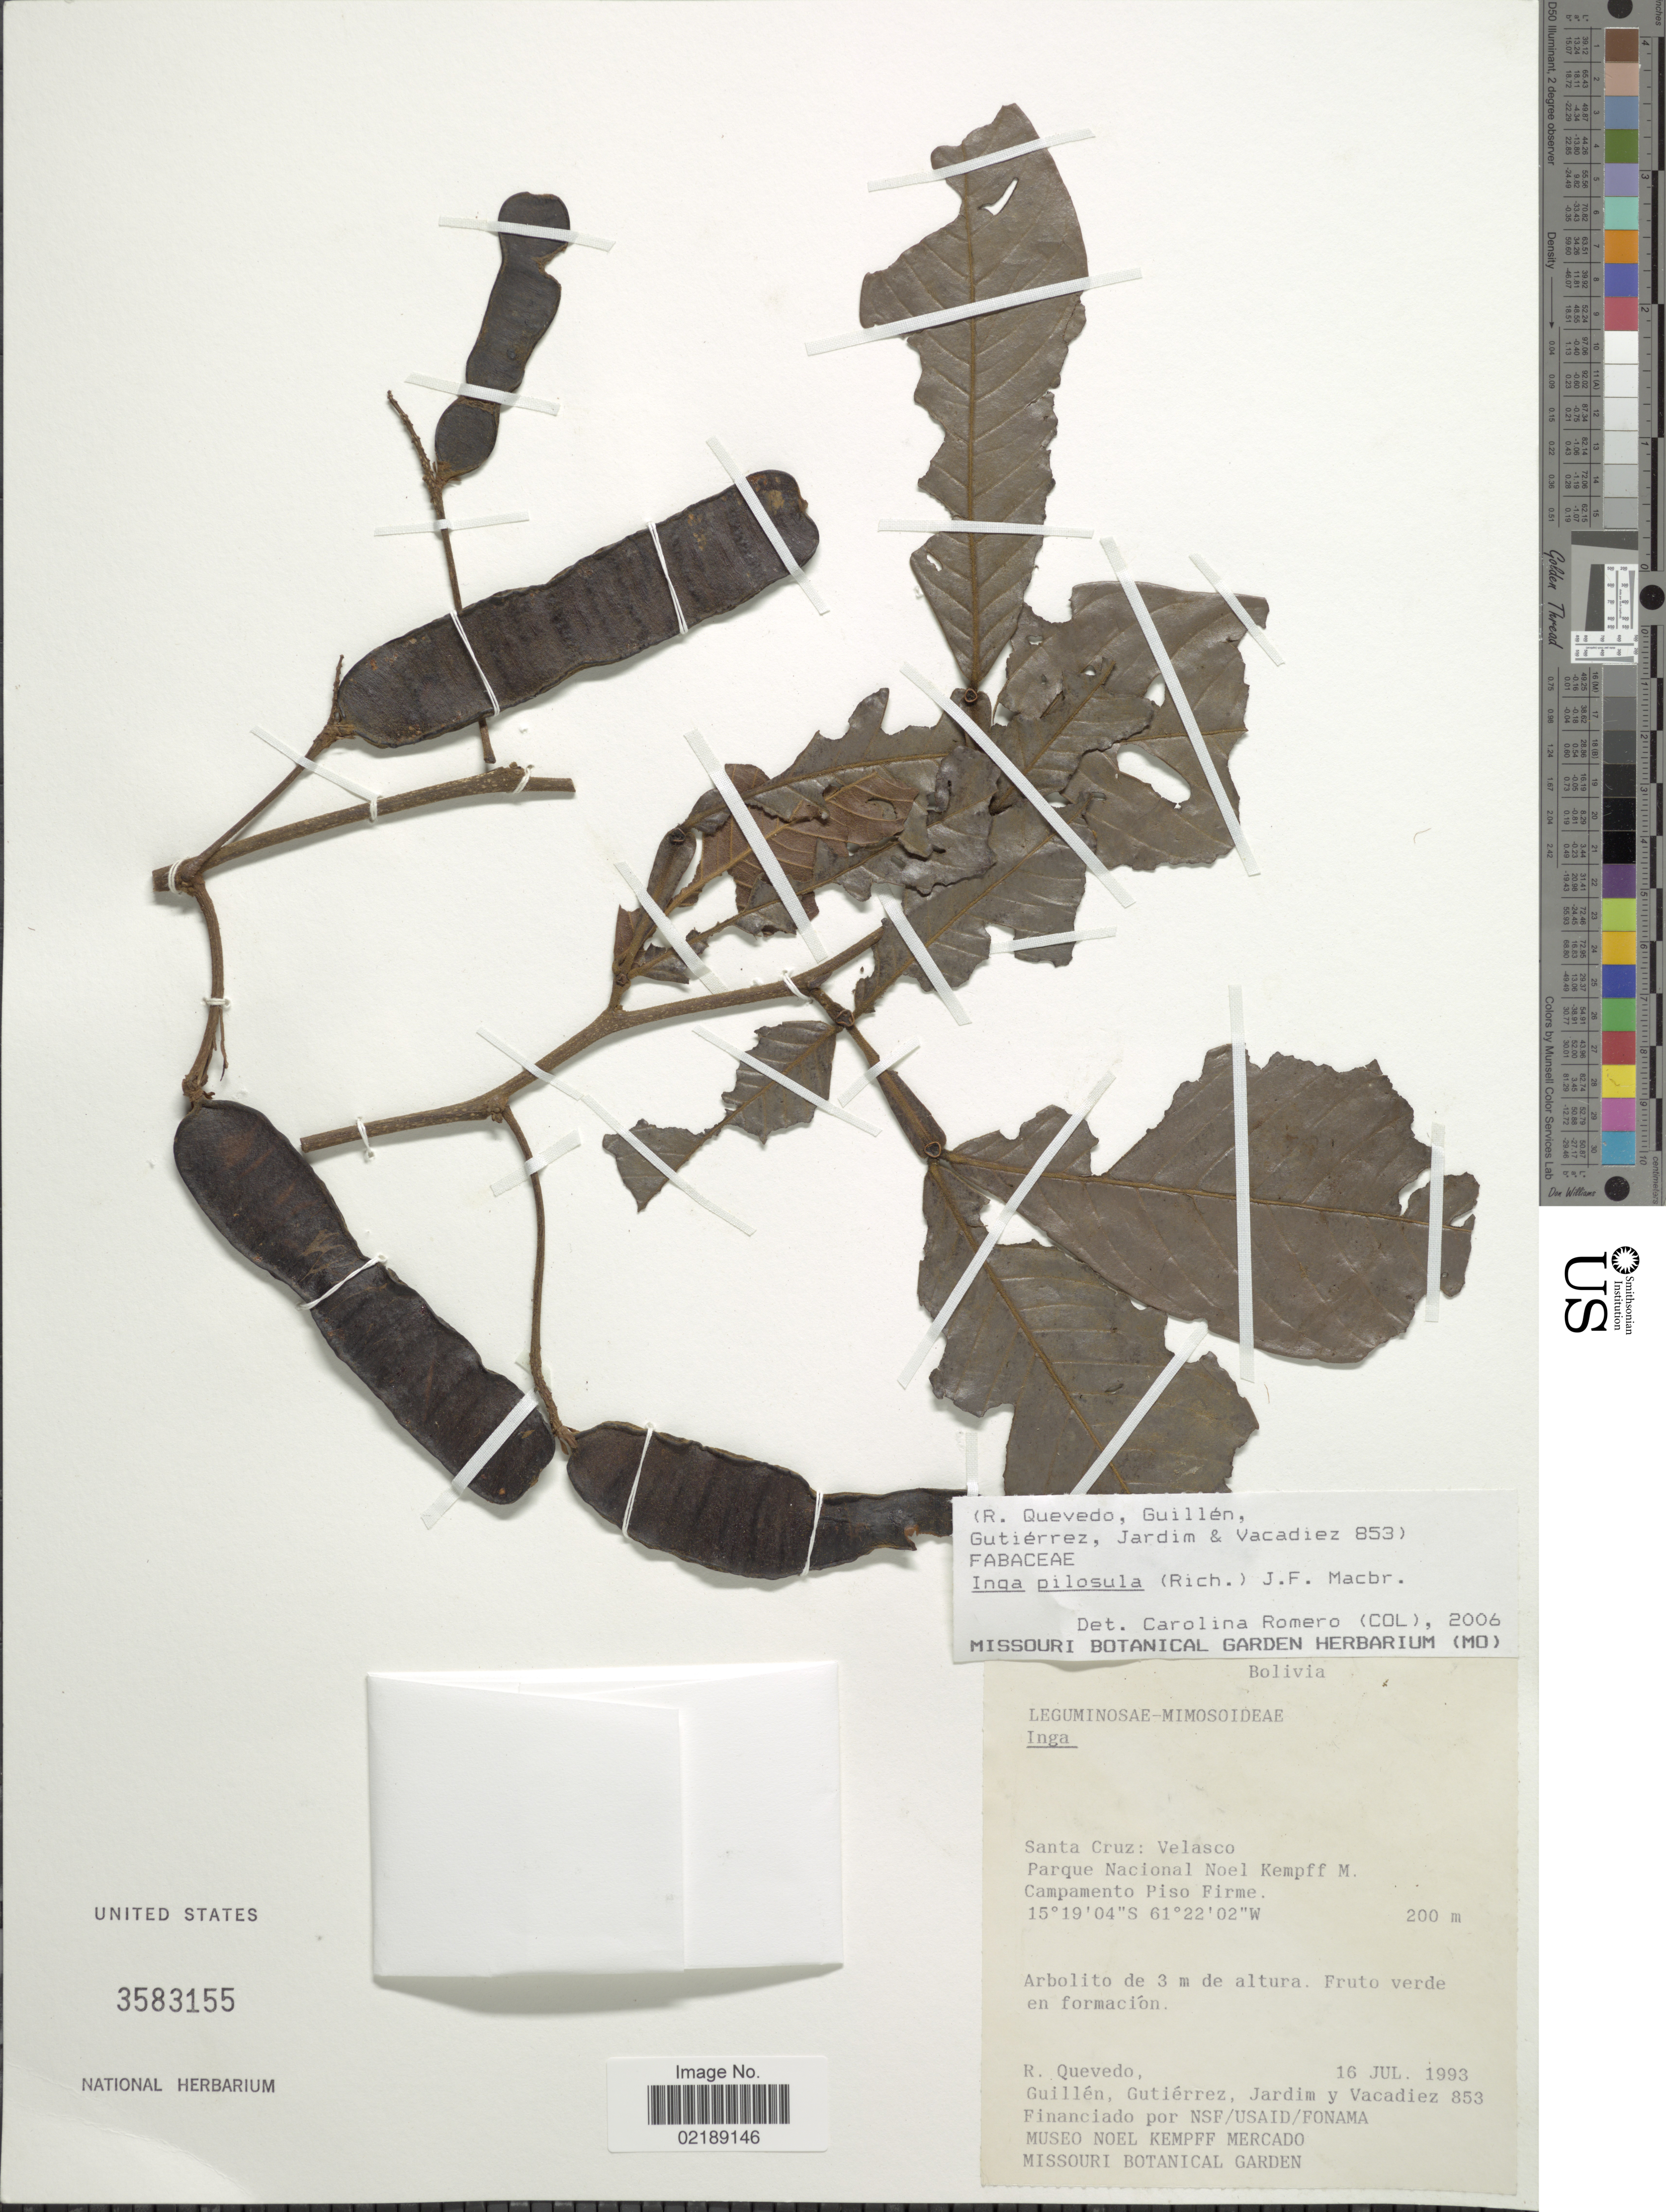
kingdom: Plantae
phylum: Tracheophyta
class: Magnoliopsida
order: Fabales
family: Fabaceae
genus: Inga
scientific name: Inga pilosula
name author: (Rich.) J.F. Macbr.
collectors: R. Quevedo, -- Guillen, Gutiérrez, --, Jardim, -- & -. Vacadiez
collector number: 853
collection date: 1993-07-16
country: Bolivia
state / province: Santa Cruz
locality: Velasco, Parque Nacional Noel Kempff M., Campamento Piso Firme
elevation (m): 200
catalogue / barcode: US 3583155